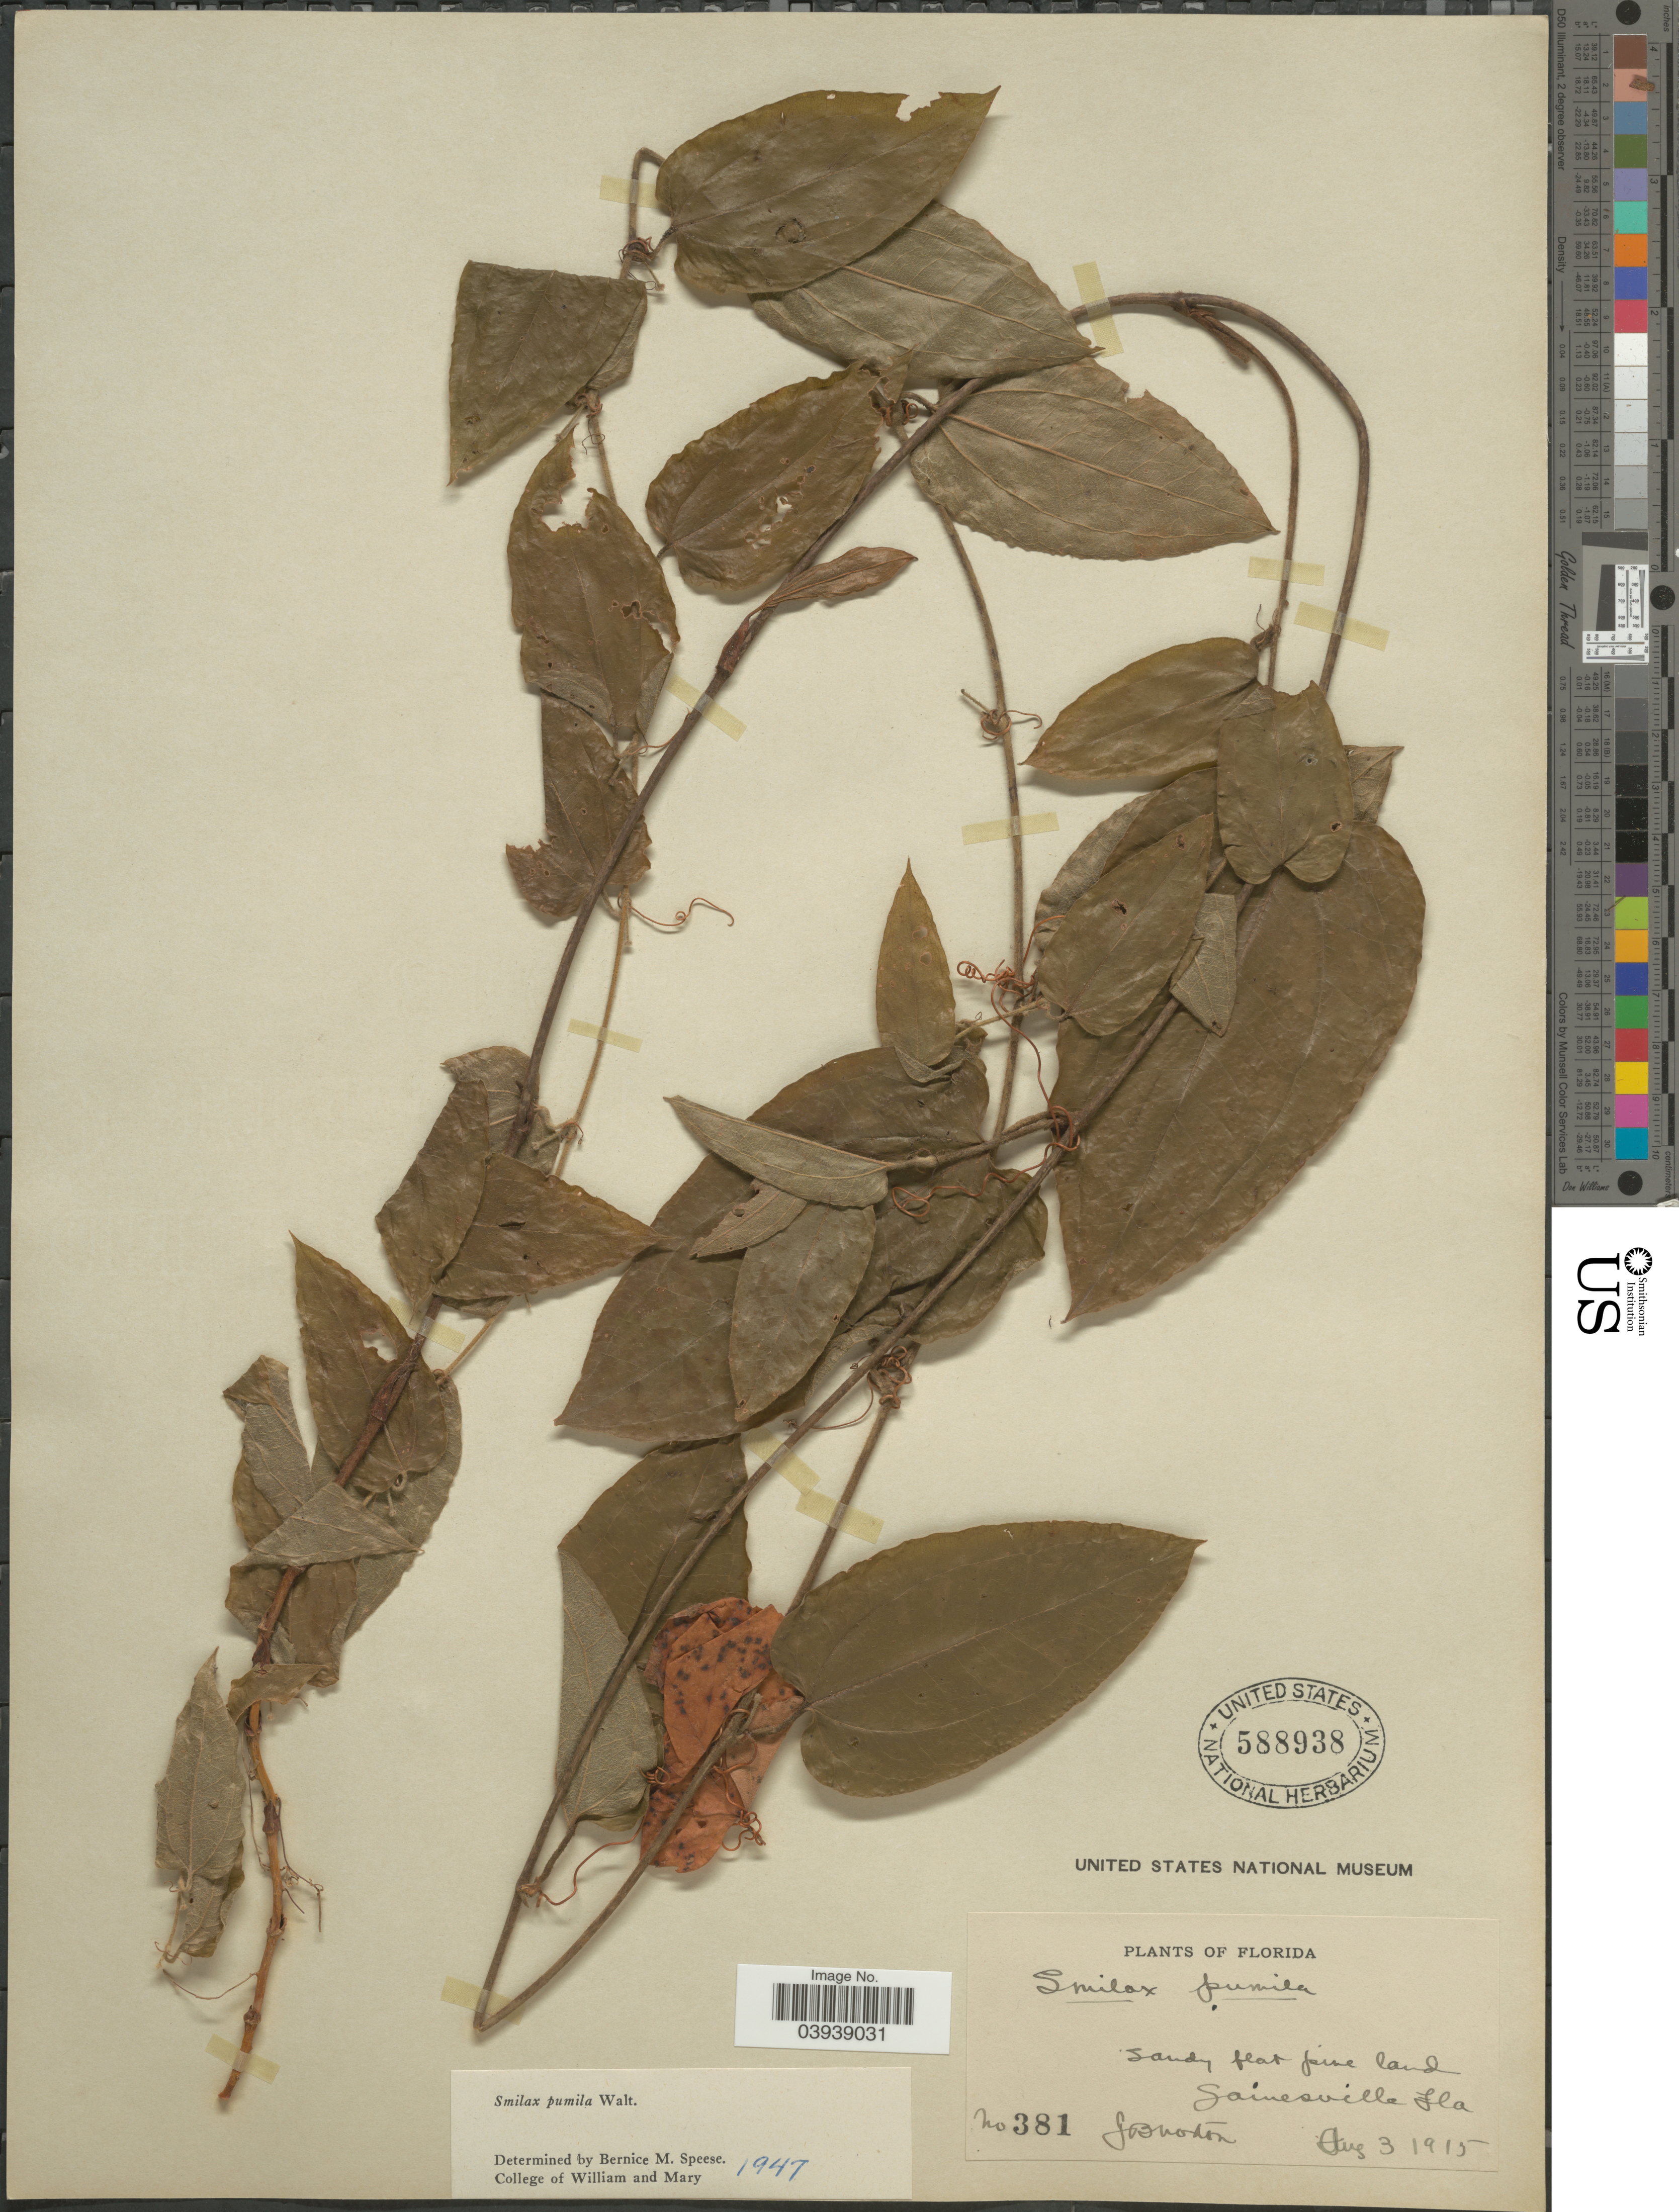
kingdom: Plantae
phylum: Tracheophyta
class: Liliopsida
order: Liliales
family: Smilacaceae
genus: Smilax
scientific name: Smilax pumila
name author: Walter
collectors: J. B. Norton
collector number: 381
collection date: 1915-08-03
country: United States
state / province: Florida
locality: Sandy flat pine land. Gainesville.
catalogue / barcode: US 588938